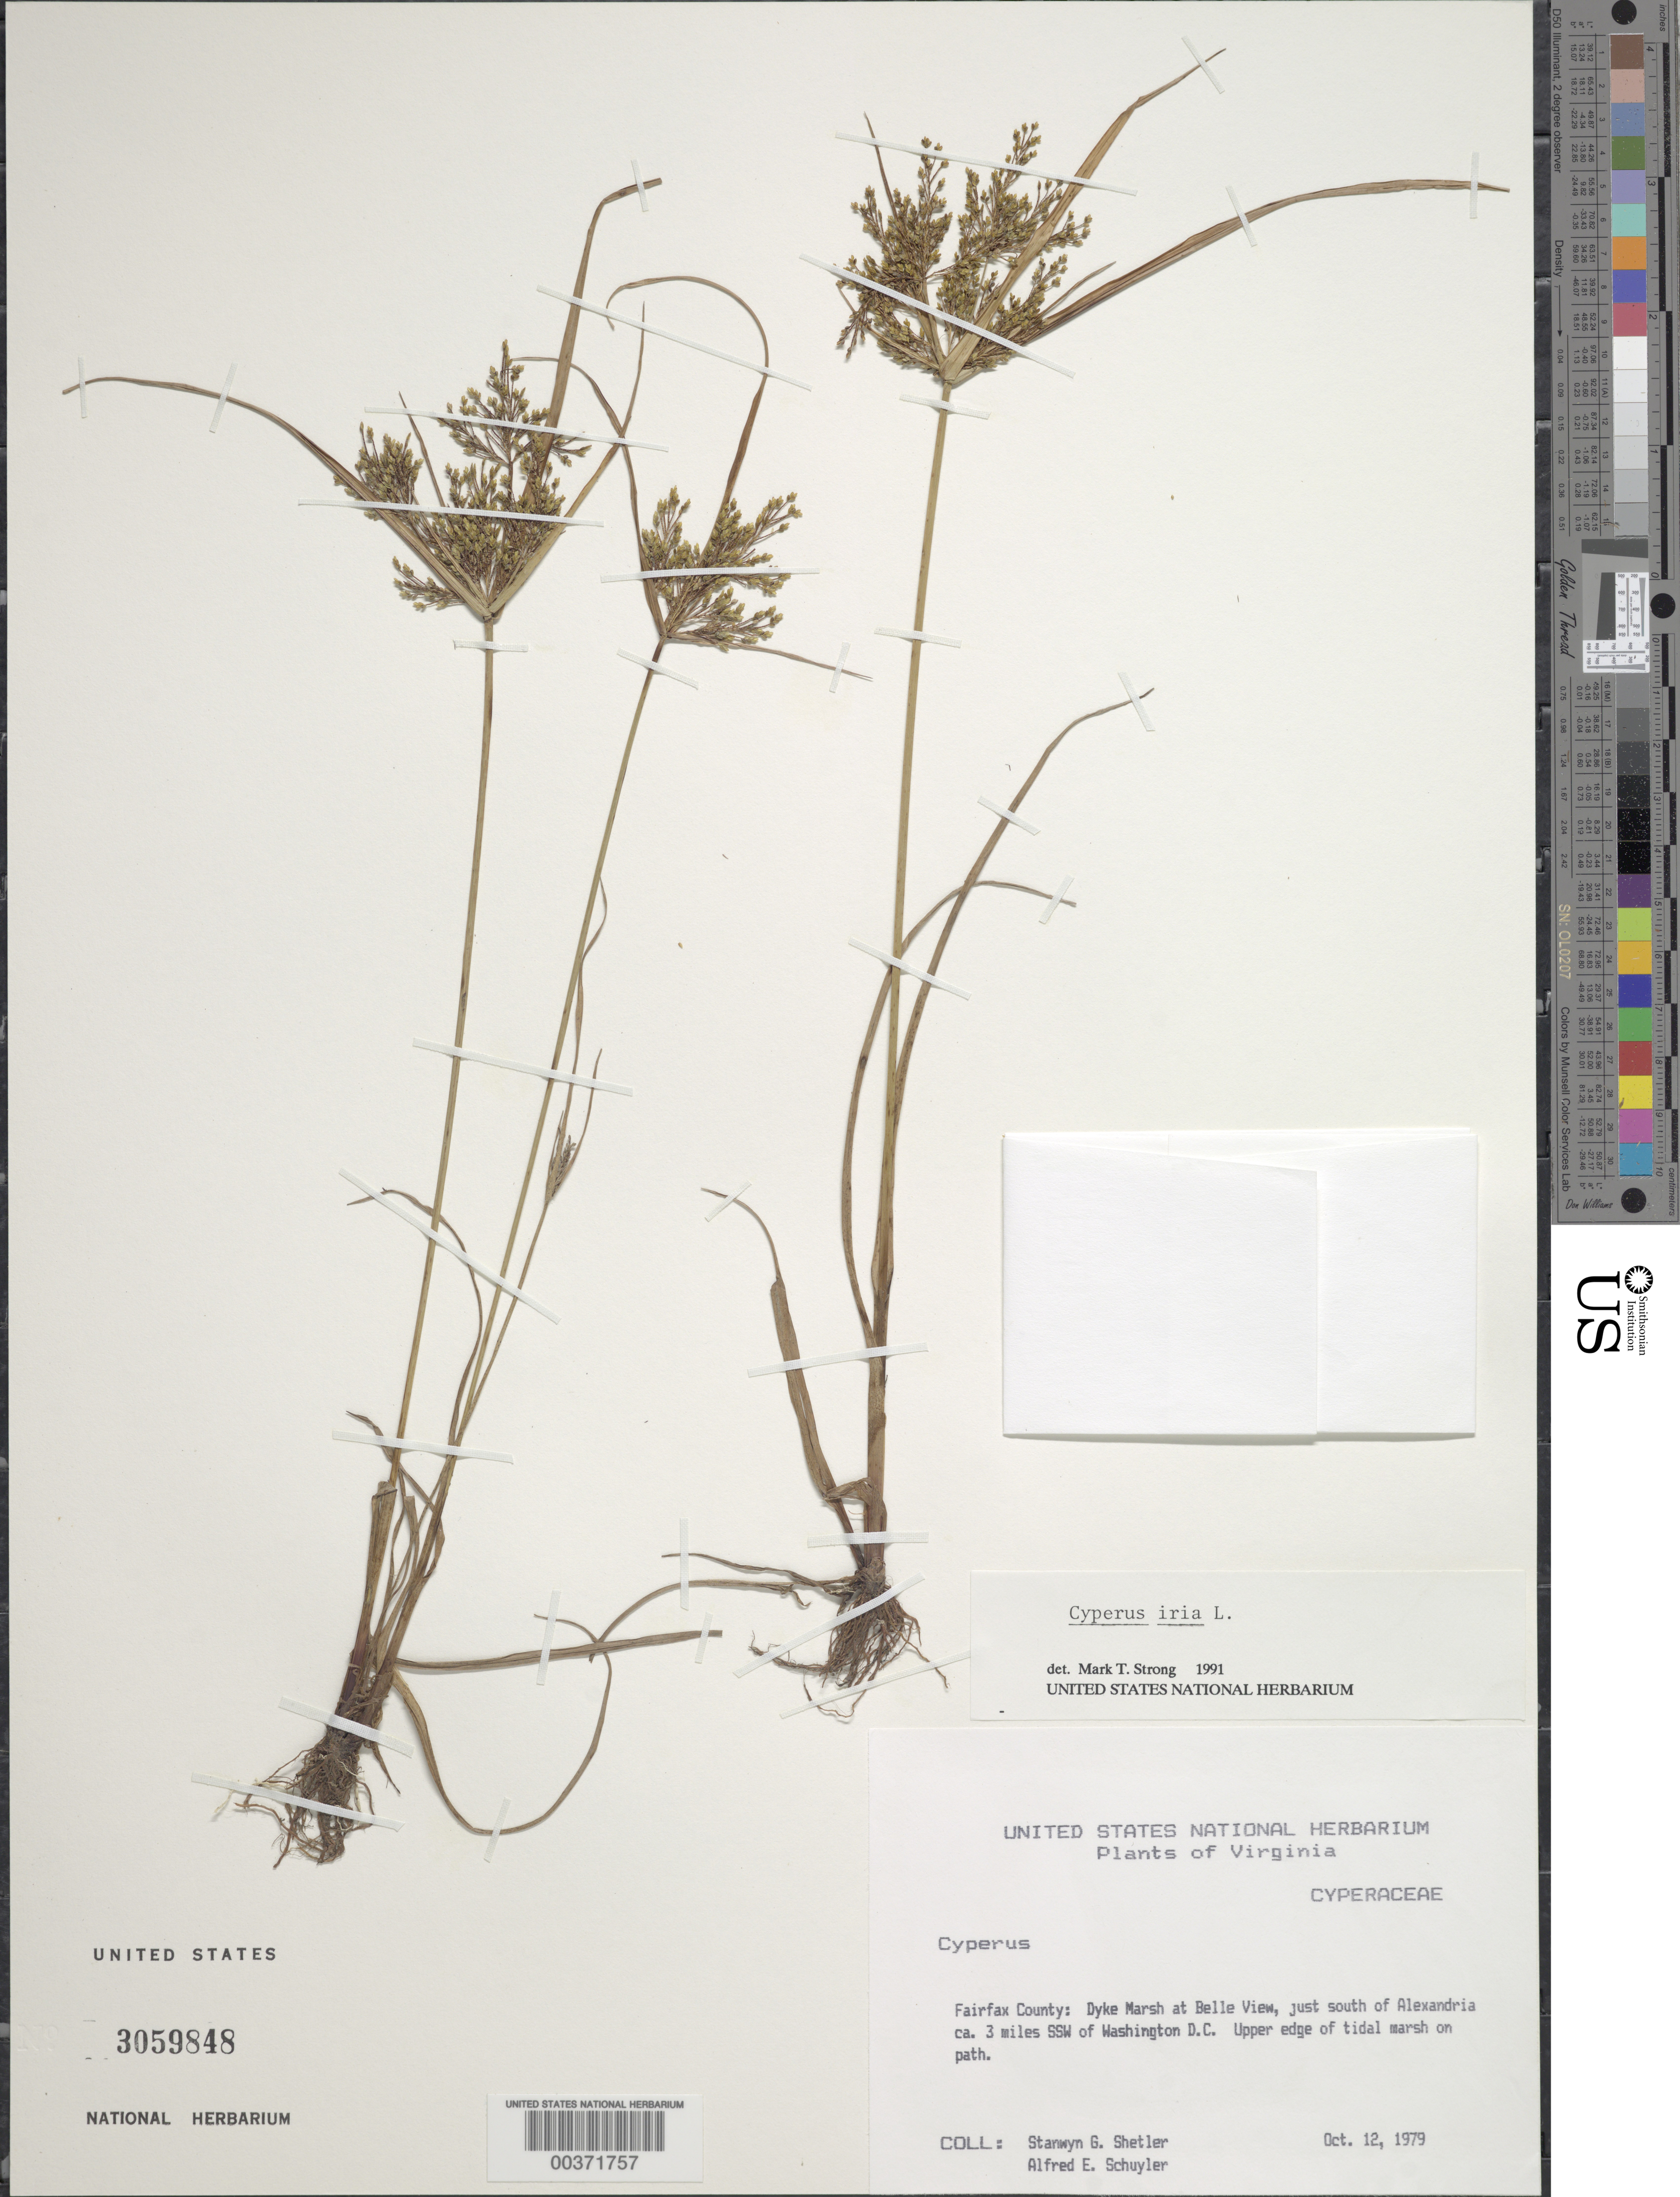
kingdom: Plantae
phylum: Tracheophyta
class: Liliopsida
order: Poales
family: Cyperaceae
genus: Cyperus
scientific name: Cyperus iria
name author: L.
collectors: S. Shetler & A. Schuyler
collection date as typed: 12 Oct 1979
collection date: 1979-10-12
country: United States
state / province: Virginia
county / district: Fairfax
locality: Dyke Marsh, Belle View S of Alexandria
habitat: Upper edge of tidal marsh on path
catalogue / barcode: US 3059848